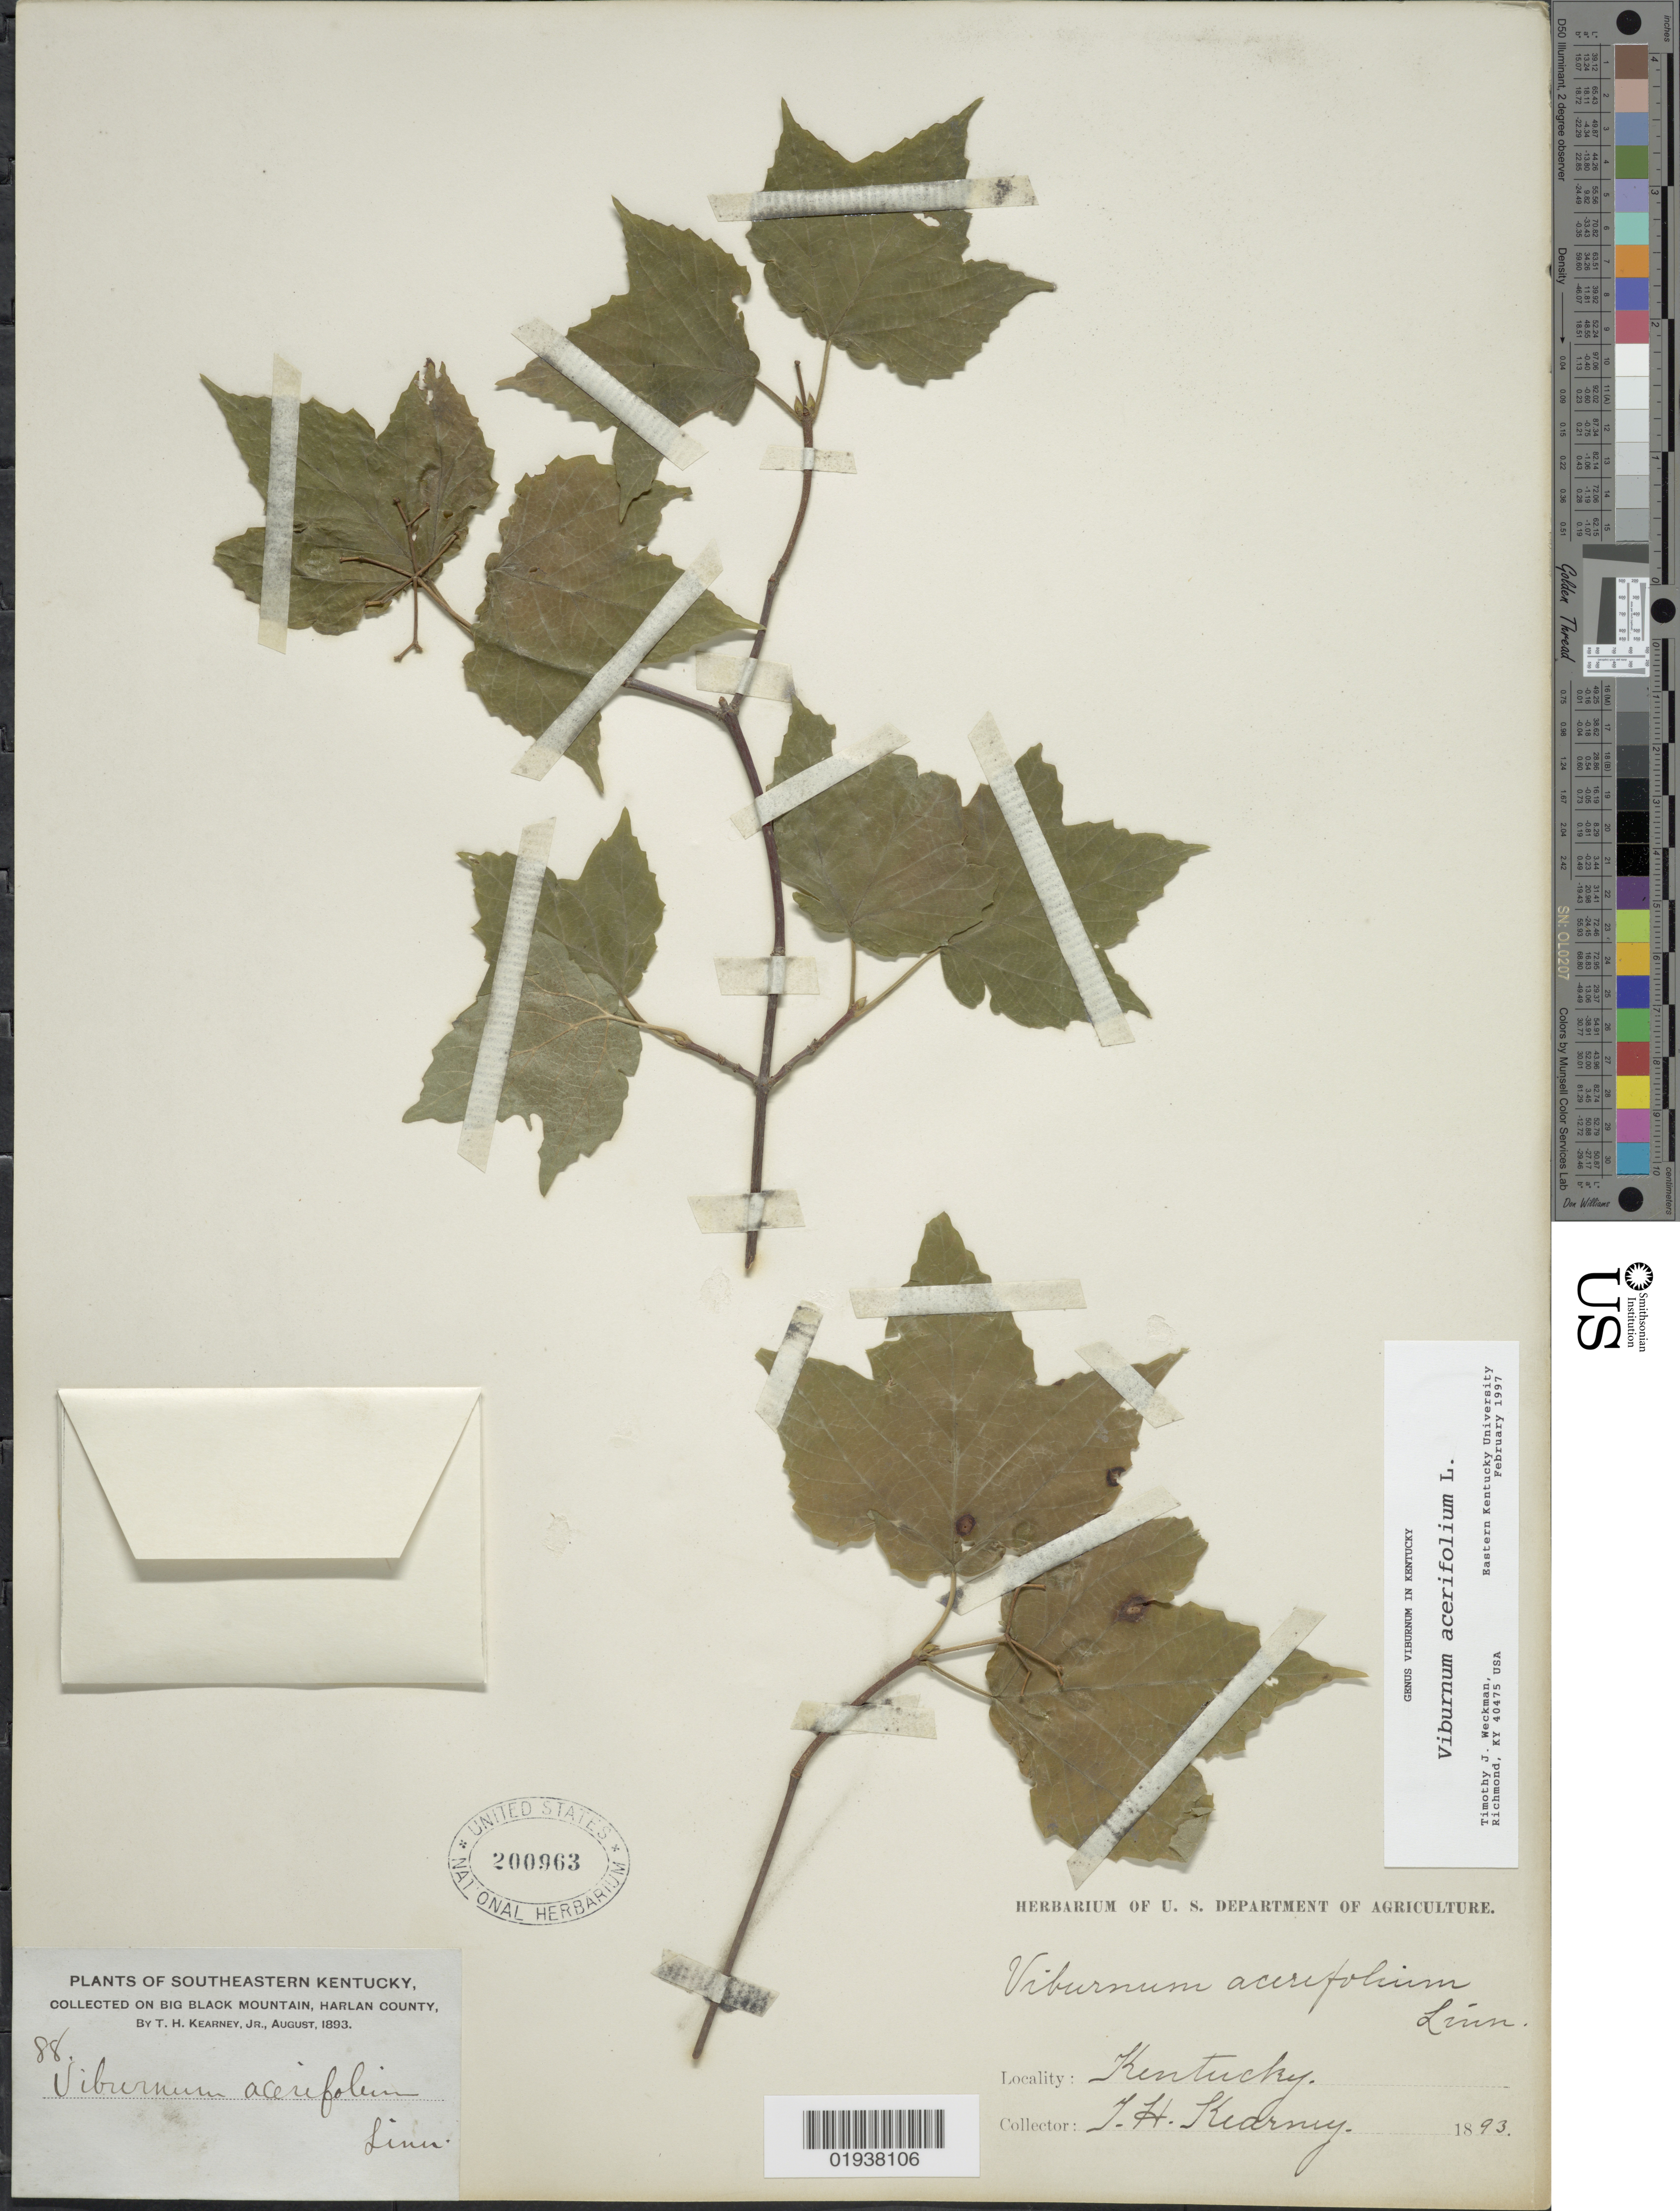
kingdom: Plantae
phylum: Tracheophyta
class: Magnoliopsida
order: Dipsacales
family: Viburnaceae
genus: Viburnum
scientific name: Viburnum acerifolium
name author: L.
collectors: T. H. Kearney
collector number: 88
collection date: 1893-08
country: United States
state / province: Kentucky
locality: Southeastern Kentucky. Big Black Mountain, Harlan County.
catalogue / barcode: US 200963